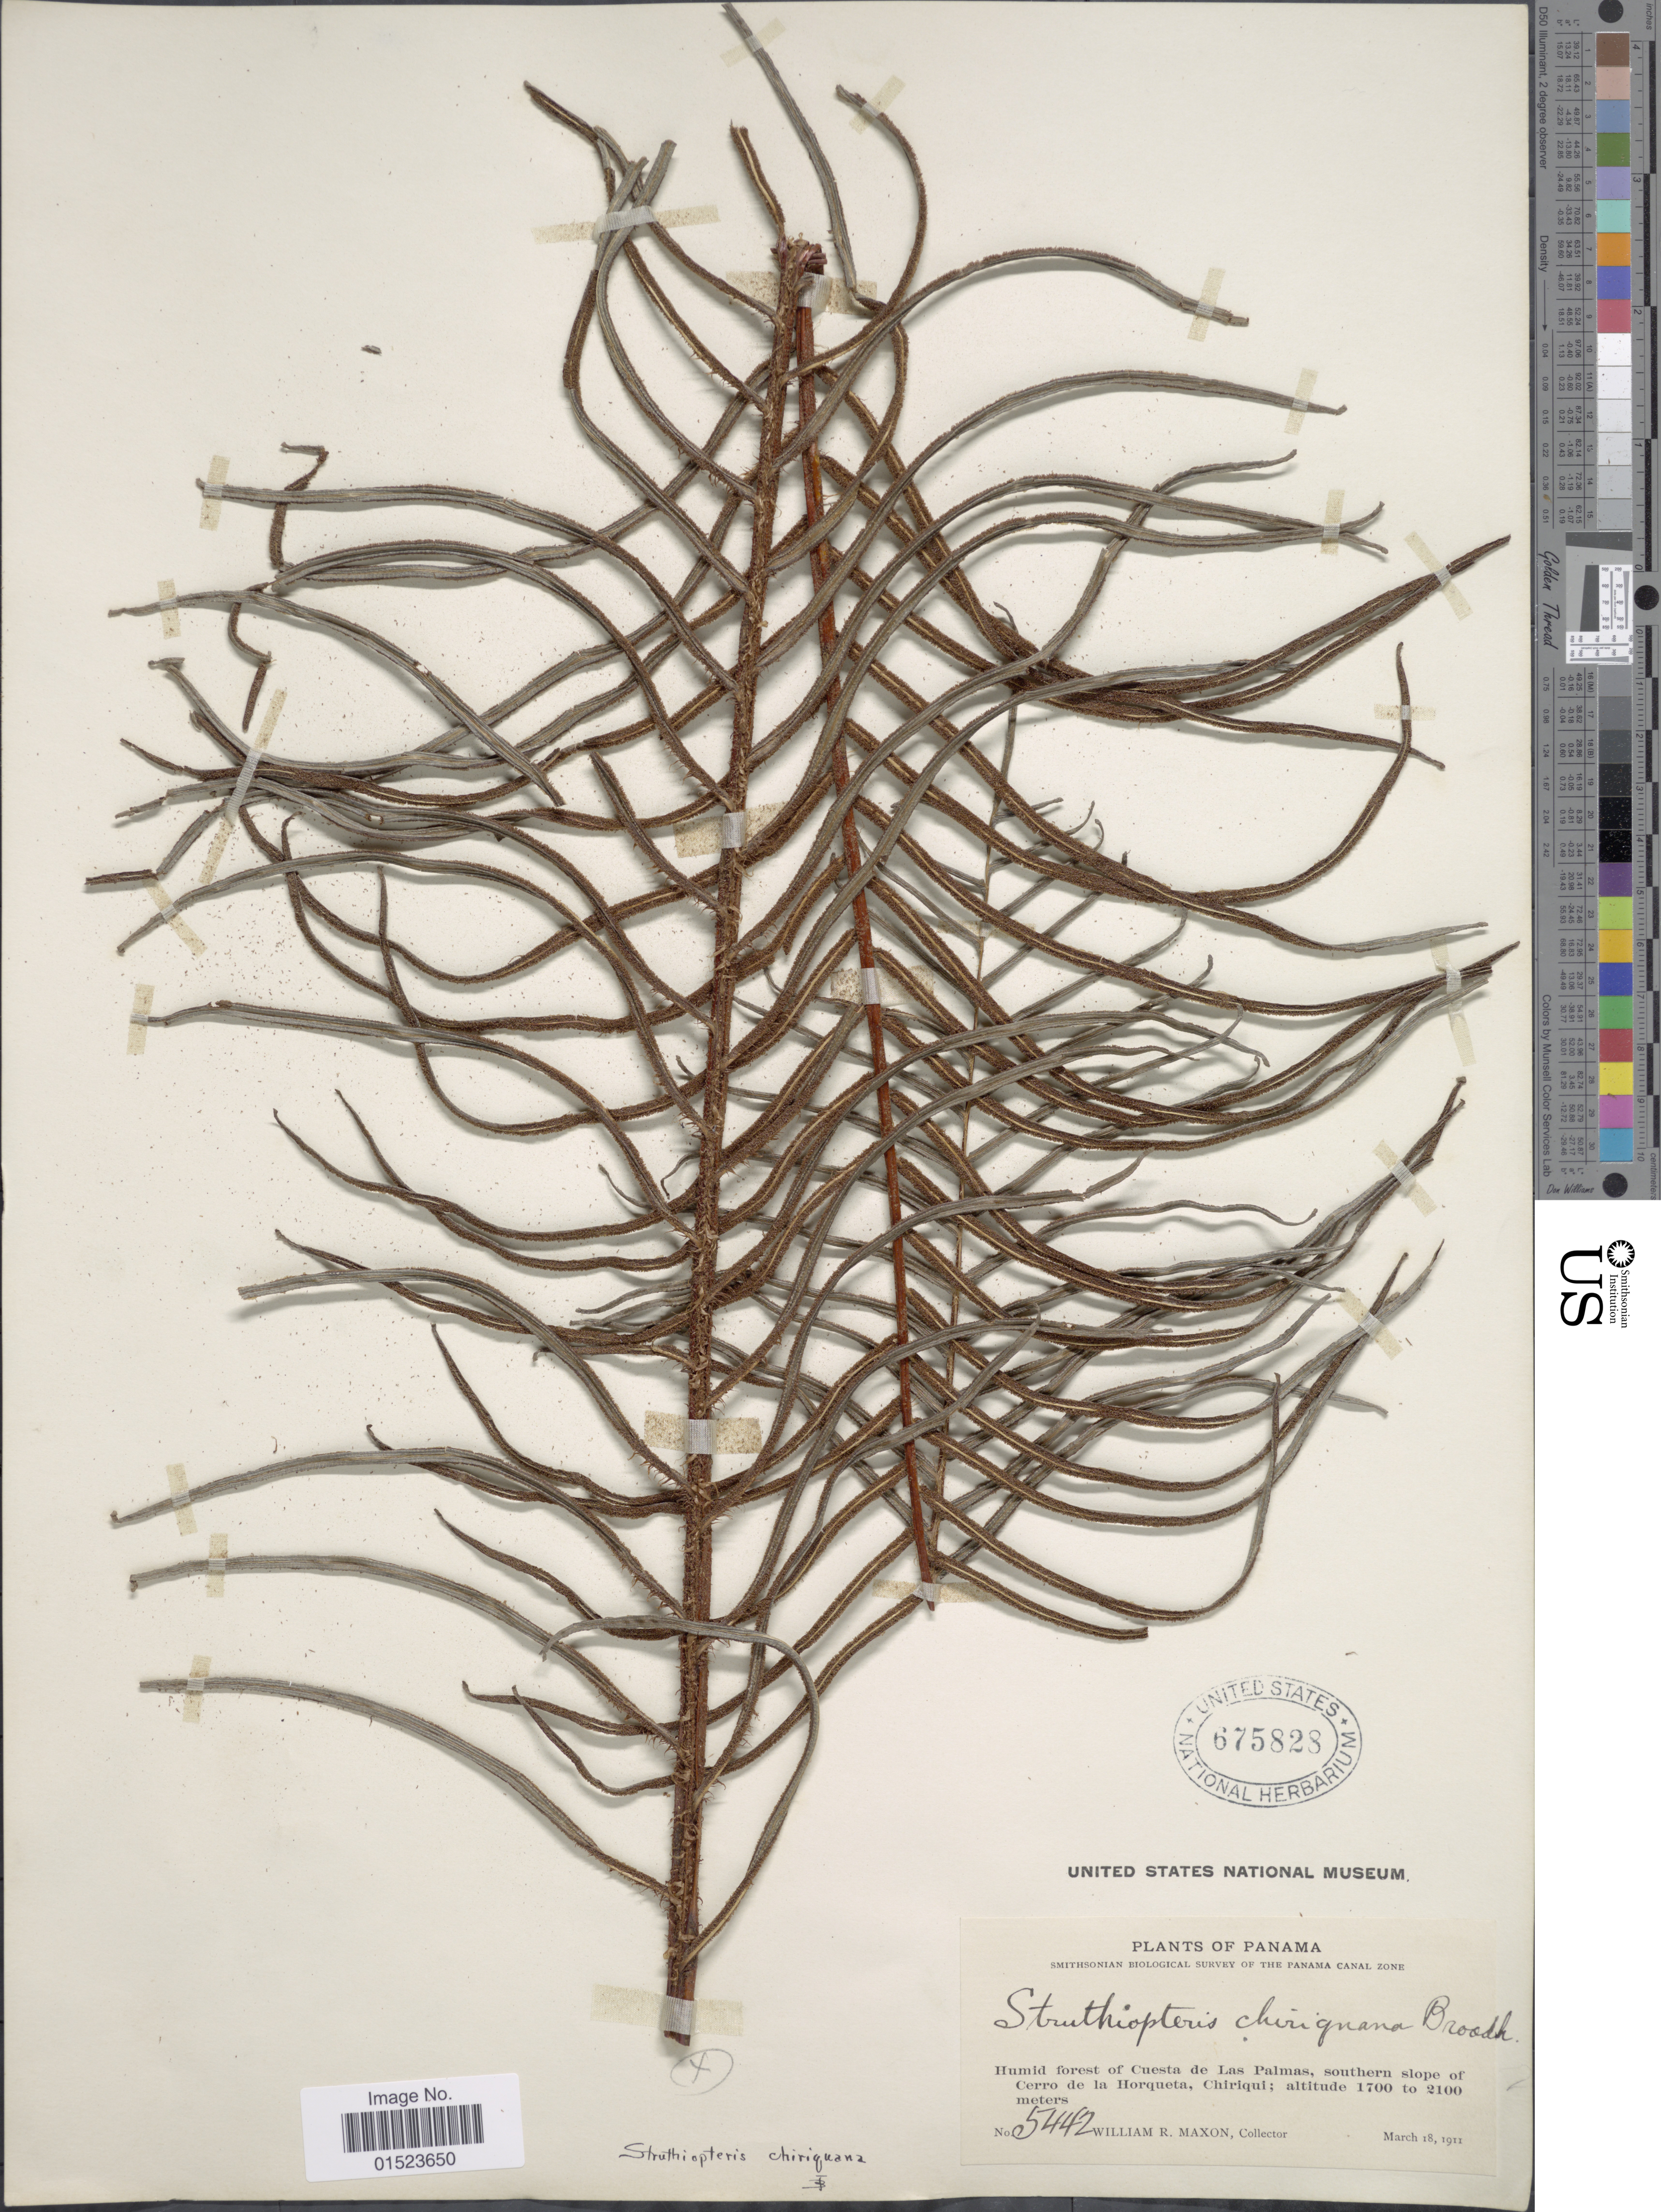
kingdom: Plantae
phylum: Tracheophyta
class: Polypodiopsida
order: Polypodiales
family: Blechnaceae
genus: Blechnum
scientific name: Blechnum chiriquanum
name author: (Broadh.) C. Chr.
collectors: W. R. Maxon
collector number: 5442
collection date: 1911-03-18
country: Panama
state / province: Chiriqui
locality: Humid forest of Cuesta de Las Palmas, southern slope of Cerro de la Horqueta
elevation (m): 1700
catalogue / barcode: US 675828